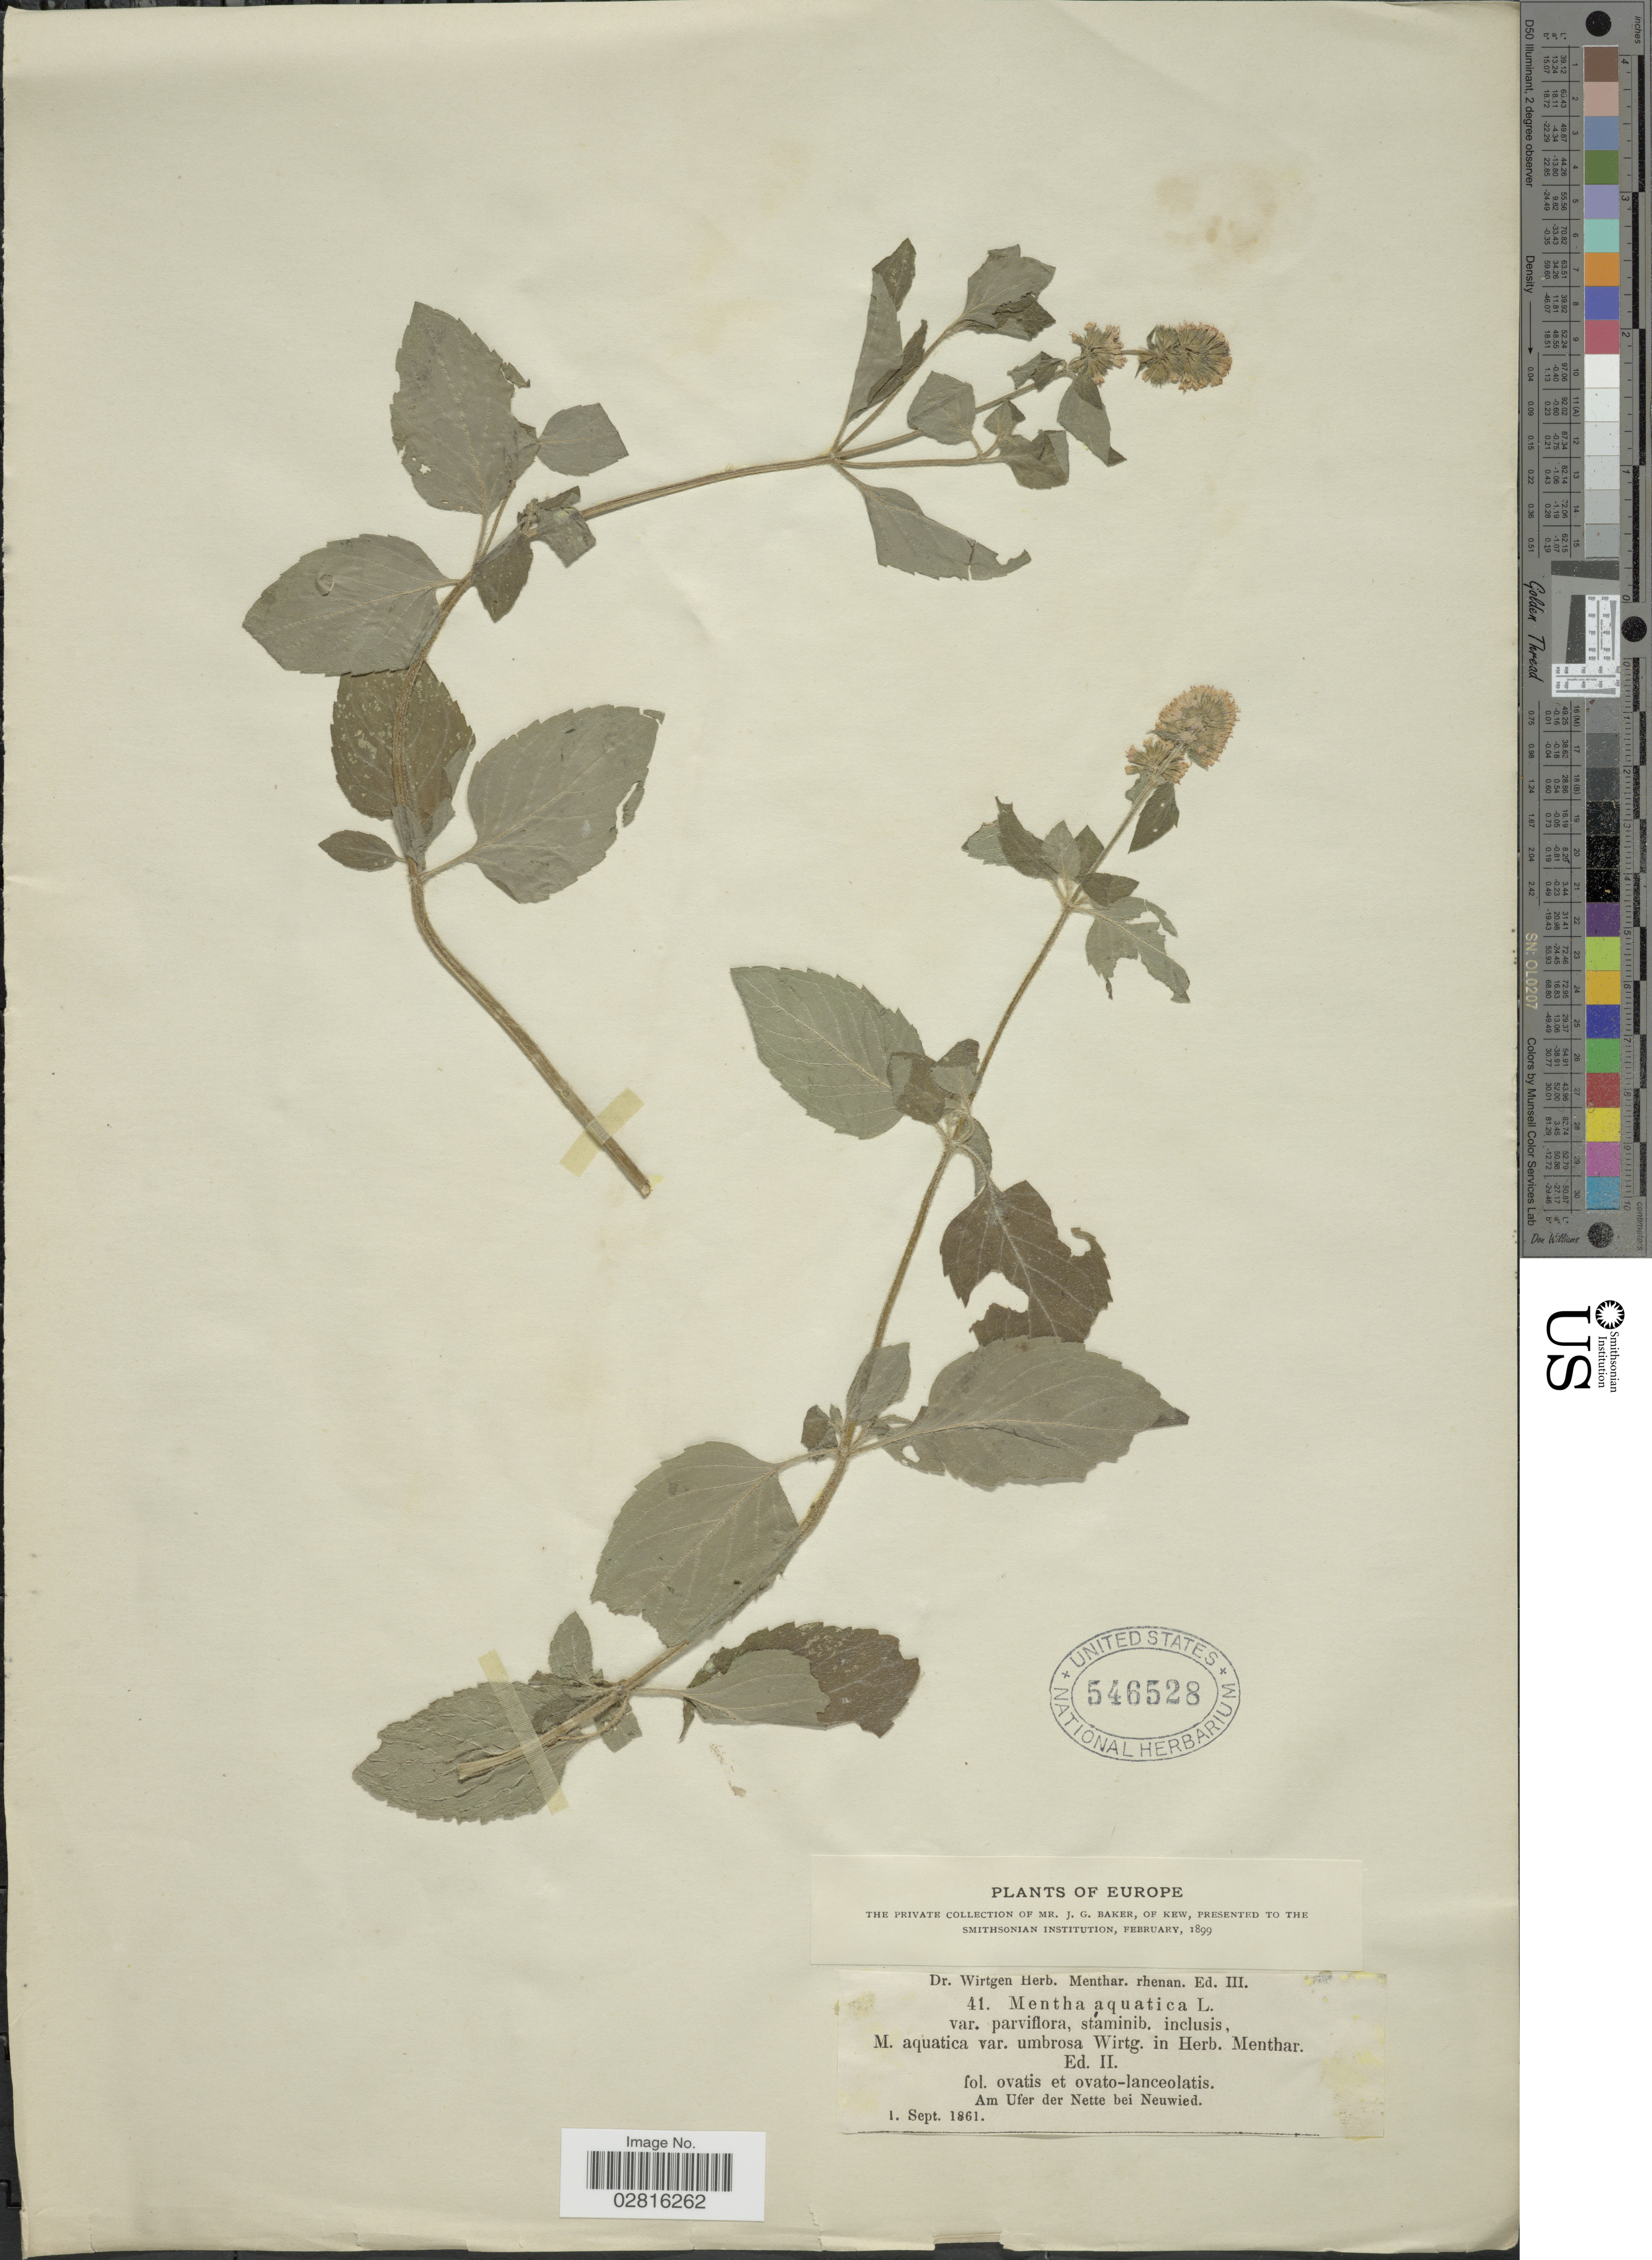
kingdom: Plantae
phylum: Tracheophyta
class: Magnoliopsida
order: Lamiales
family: Lamiaceae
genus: Mentha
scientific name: Mentha aquatica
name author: L.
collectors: Wirtgen, --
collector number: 41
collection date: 1861-09-01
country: Germany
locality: Europe. Am Ufer der Nette bei Neuwied.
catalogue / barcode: US 546528